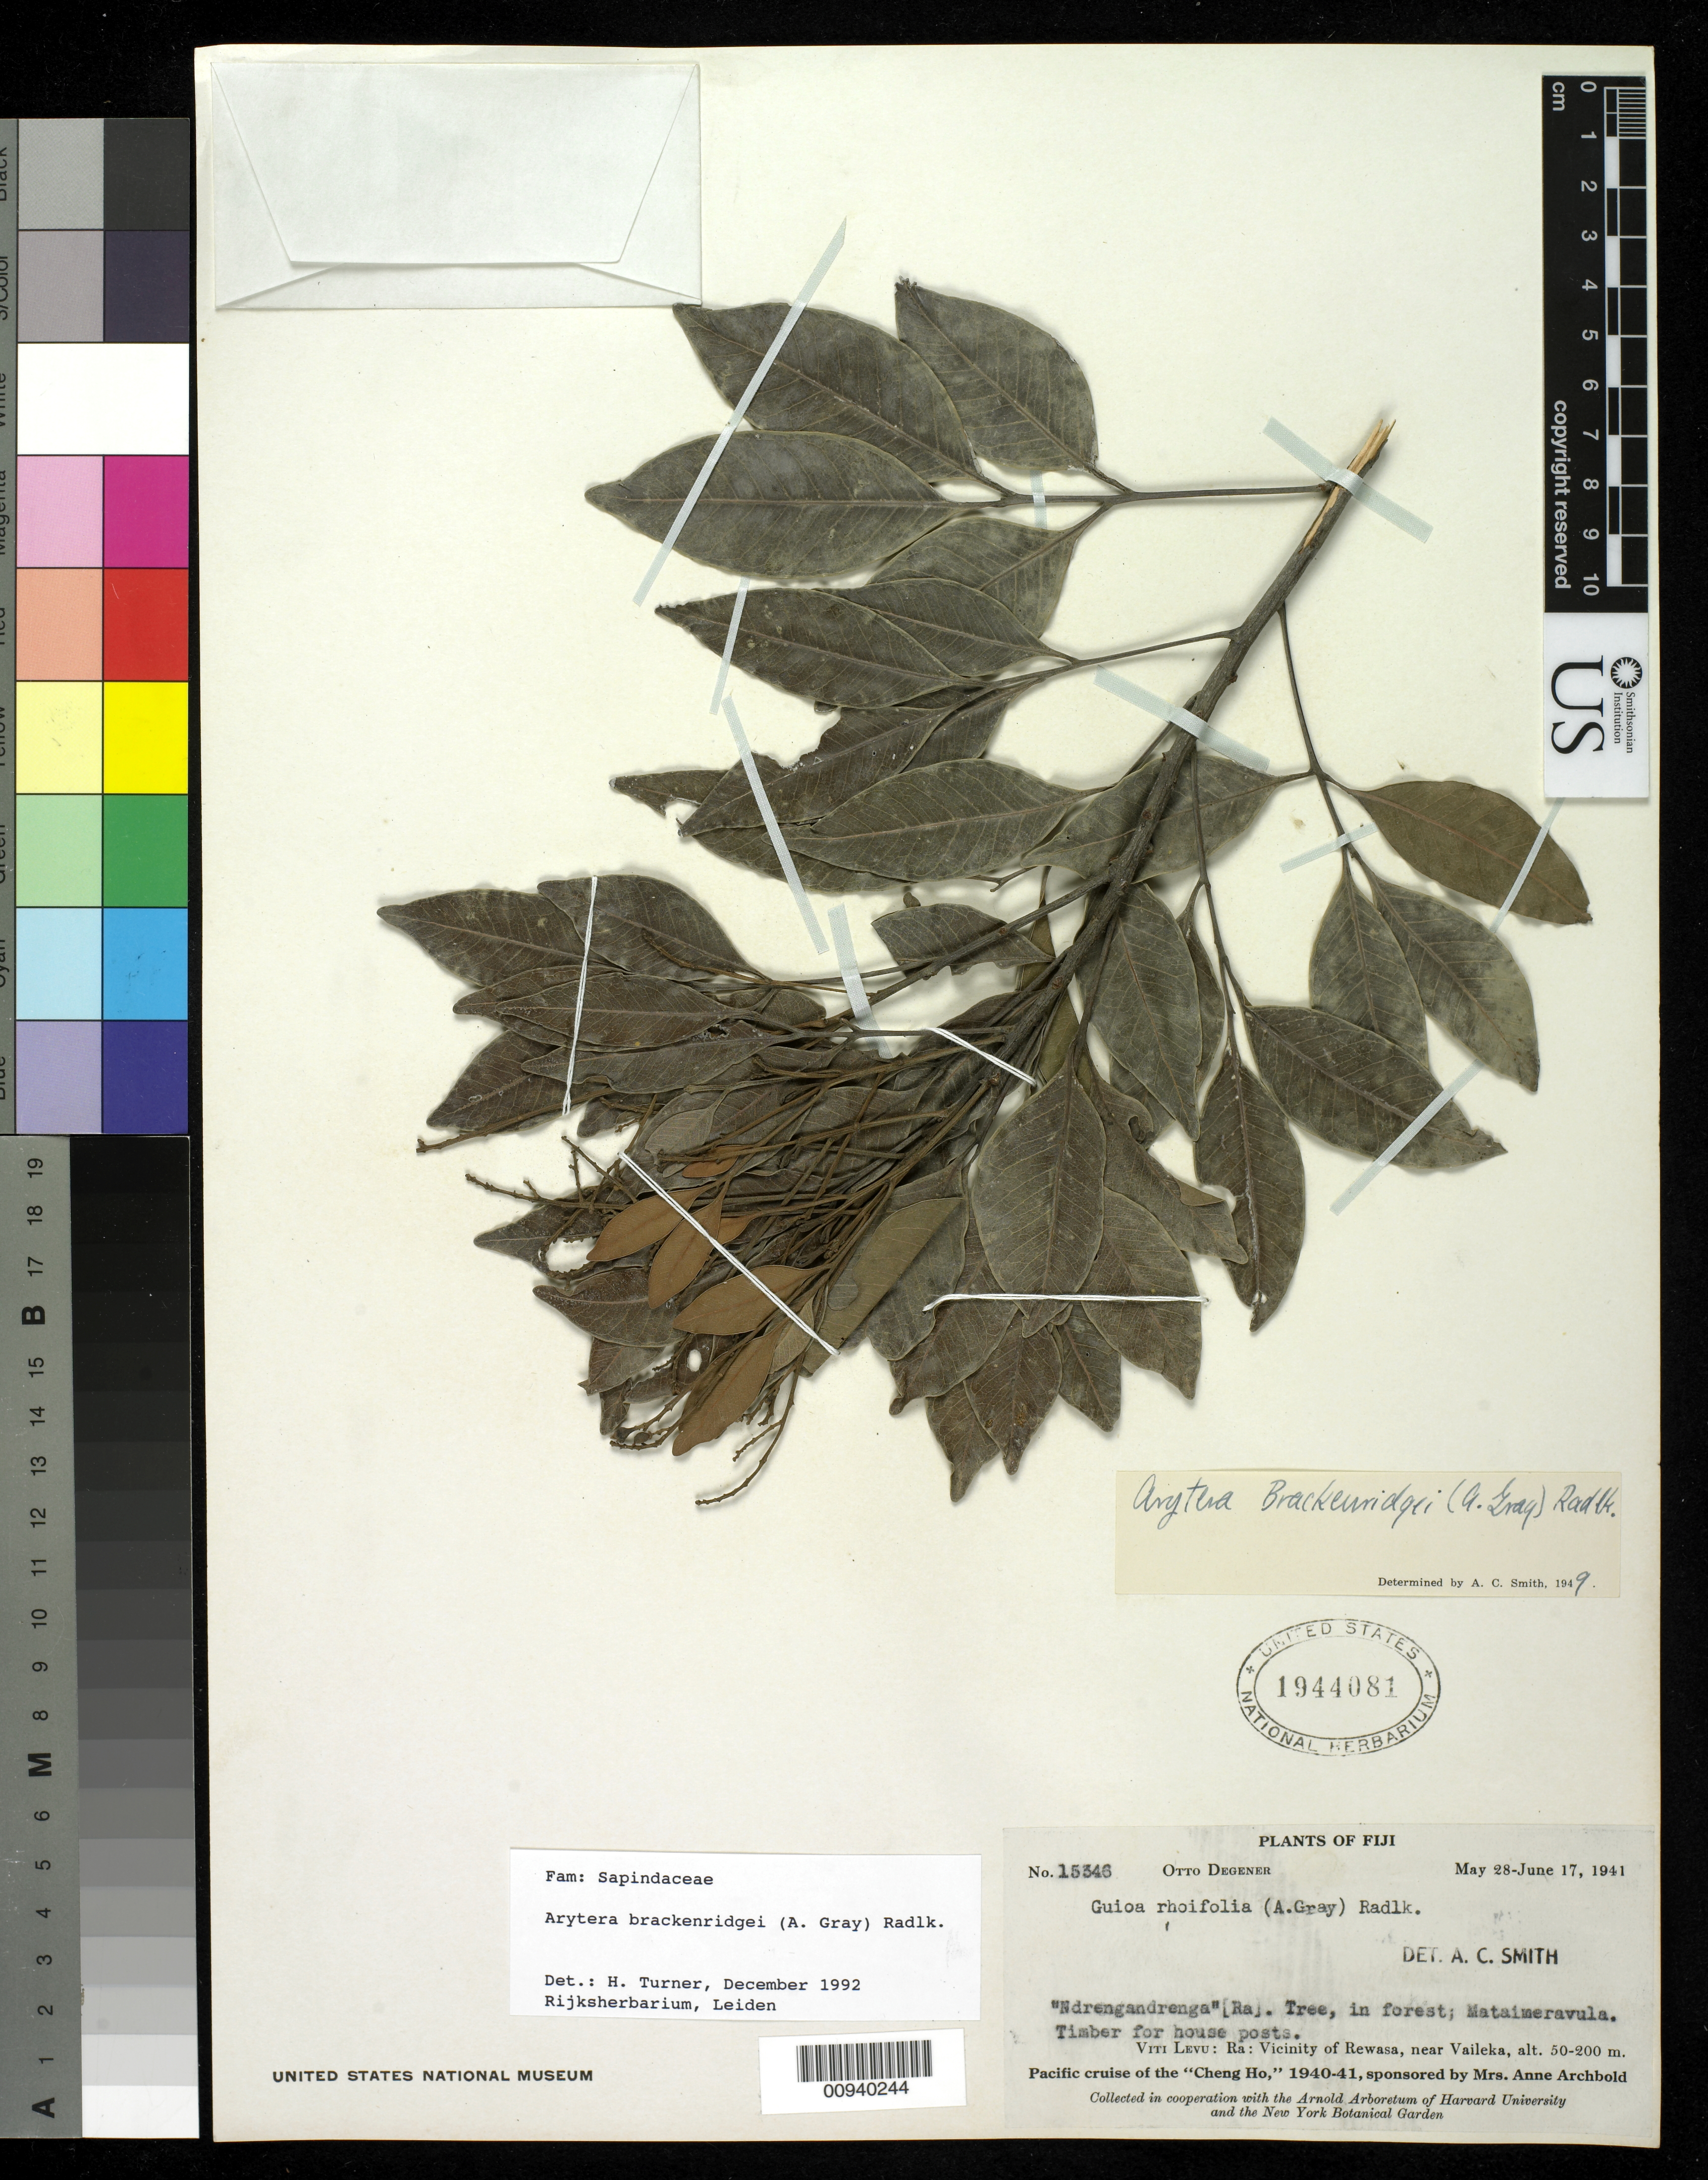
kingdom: Plantae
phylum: Tracheophyta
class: Magnoliopsida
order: Sapindales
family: Sapindaceae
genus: Lepidocupania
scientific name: Lepidocupania brackenridgei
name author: (A. Gray) Buerki et al.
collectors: O. Degener & G. H. Turner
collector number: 15346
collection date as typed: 28 May 1941 to 17 Jun 1941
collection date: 1941-05-28/1941-06-17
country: Fiji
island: Viti Levu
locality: Ra, vicinity of Rewasa, near Vaileka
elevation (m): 50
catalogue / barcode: US 1944081